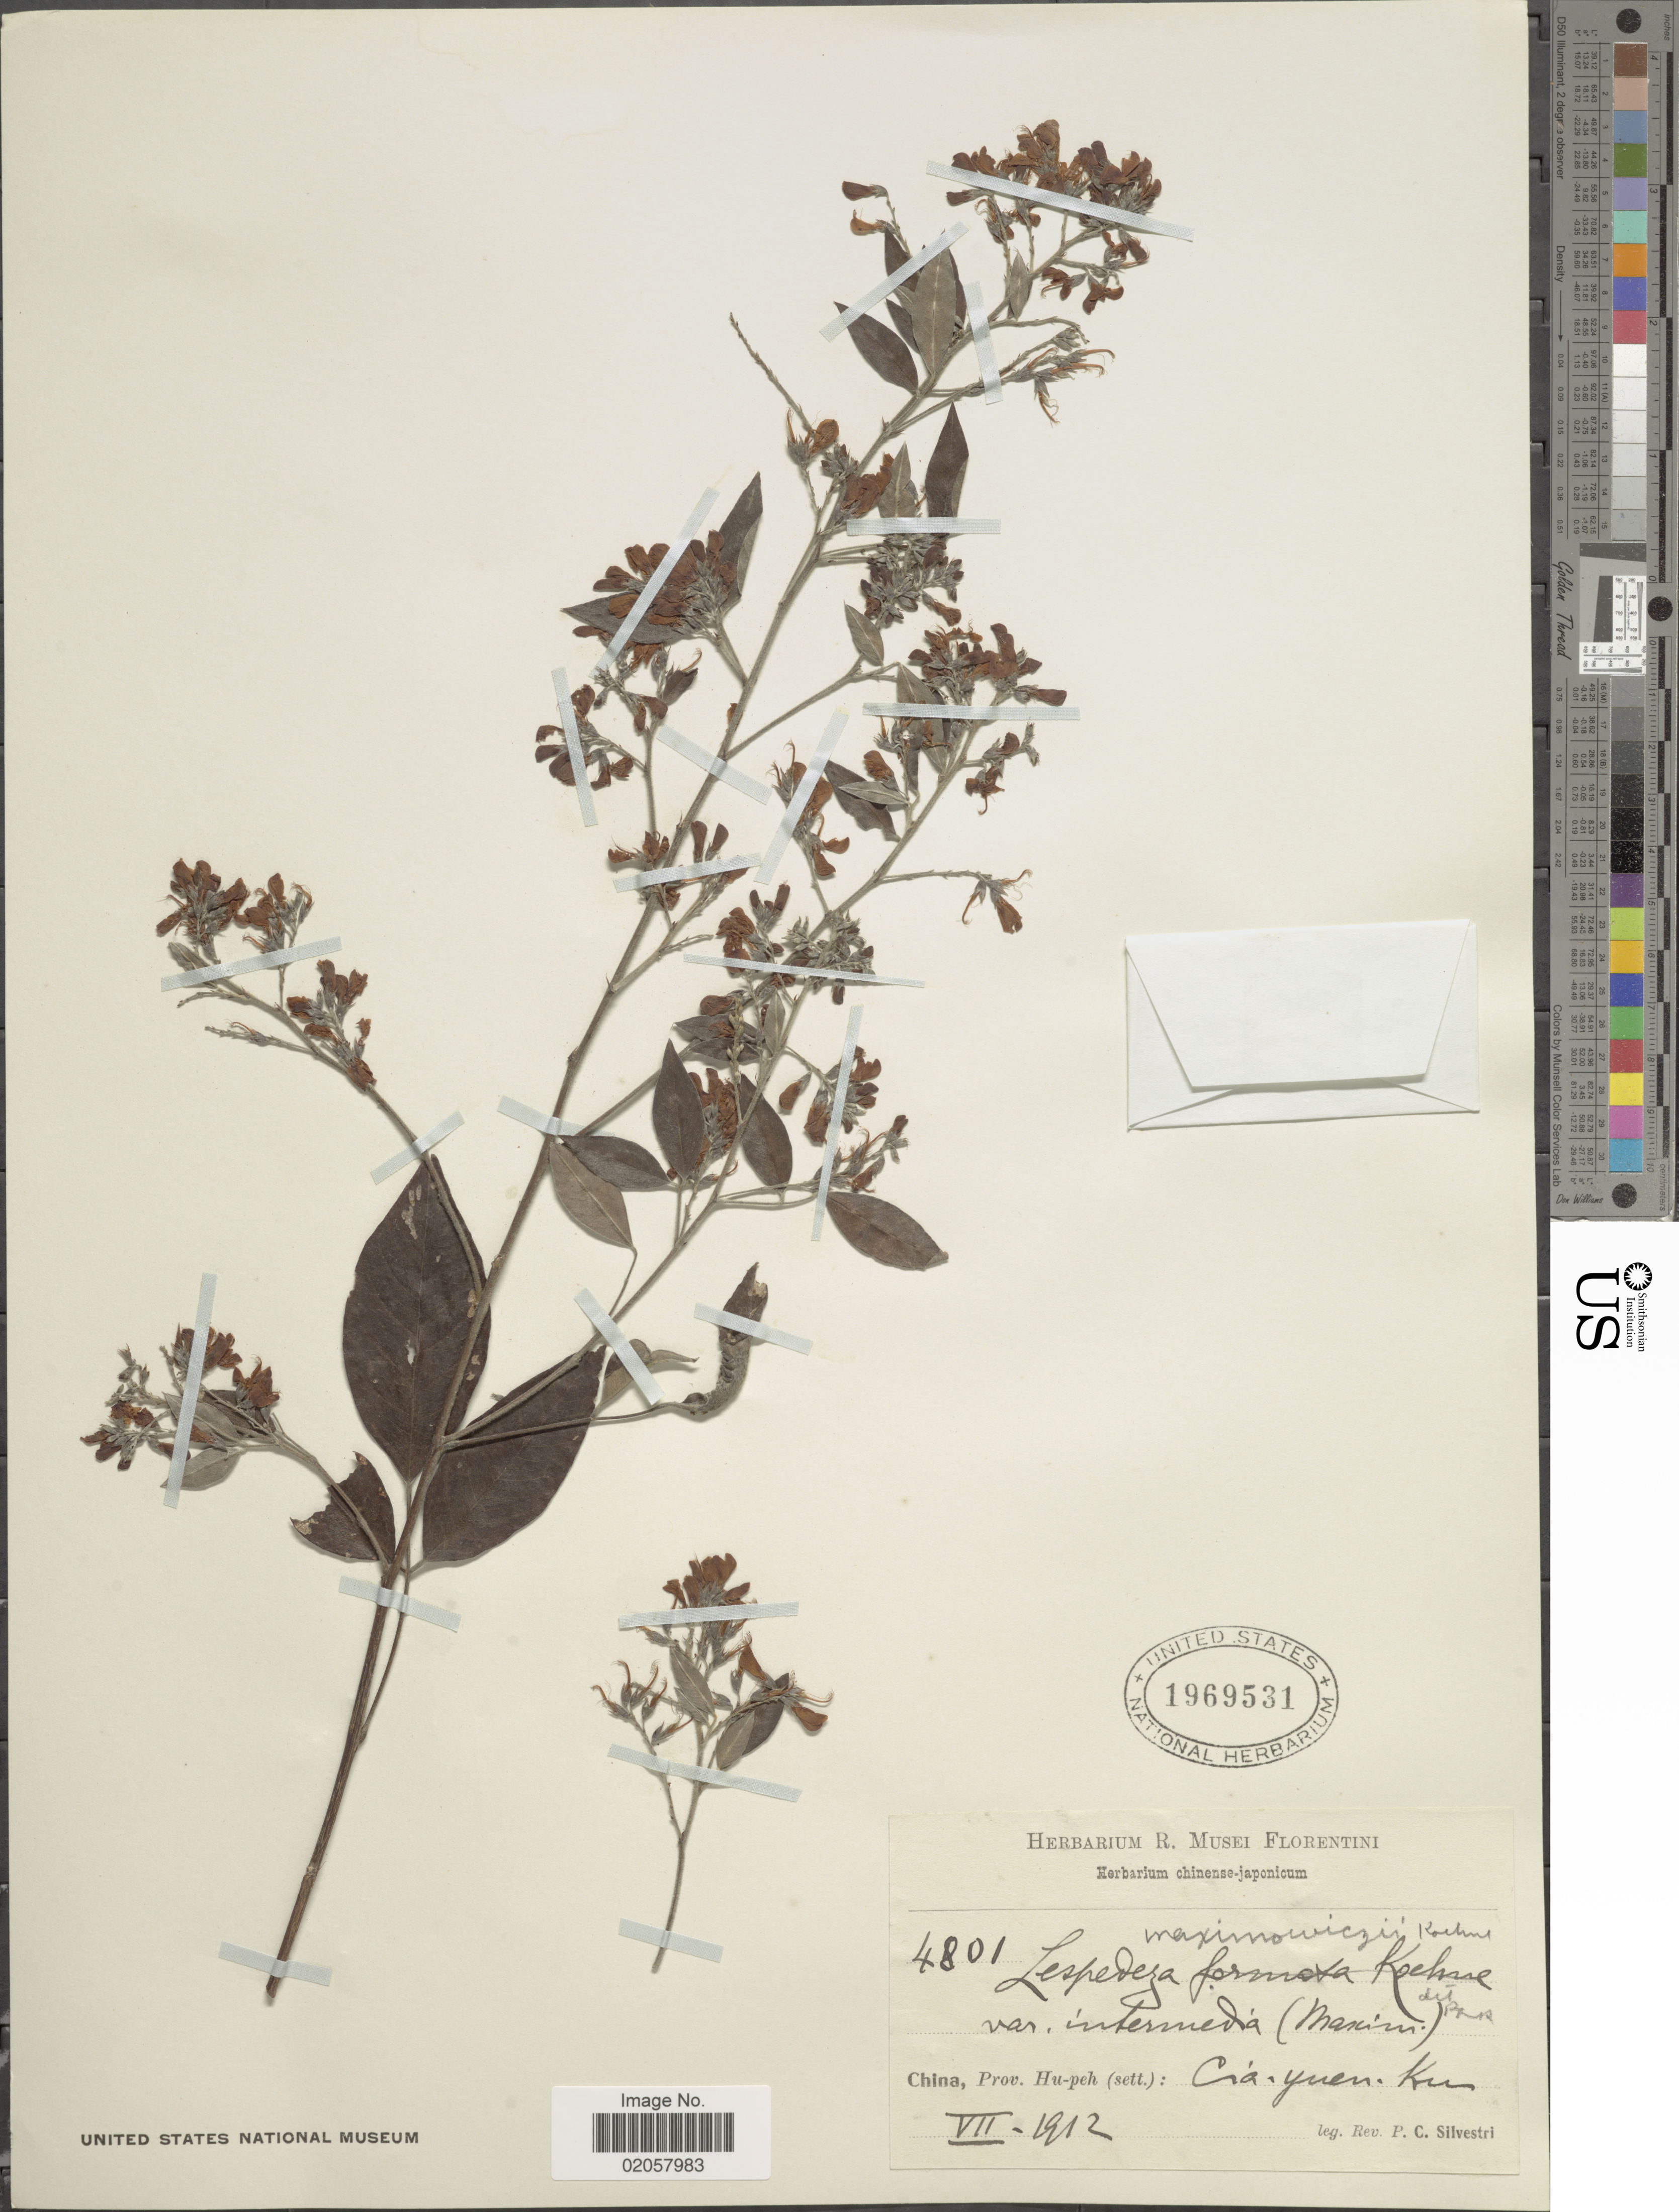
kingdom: Plantae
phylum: Tracheophyta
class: Magnoliopsida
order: Fabales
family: Fabaceae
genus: Lespedeza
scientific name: Lespedeza maximowiczi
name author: C.K. Schneid.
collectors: P. Silvestri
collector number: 4801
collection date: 1912-07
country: China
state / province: Hubei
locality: Hu-peh (sett.): ca-yuen-Ku [interpreted]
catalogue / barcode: US 1969531